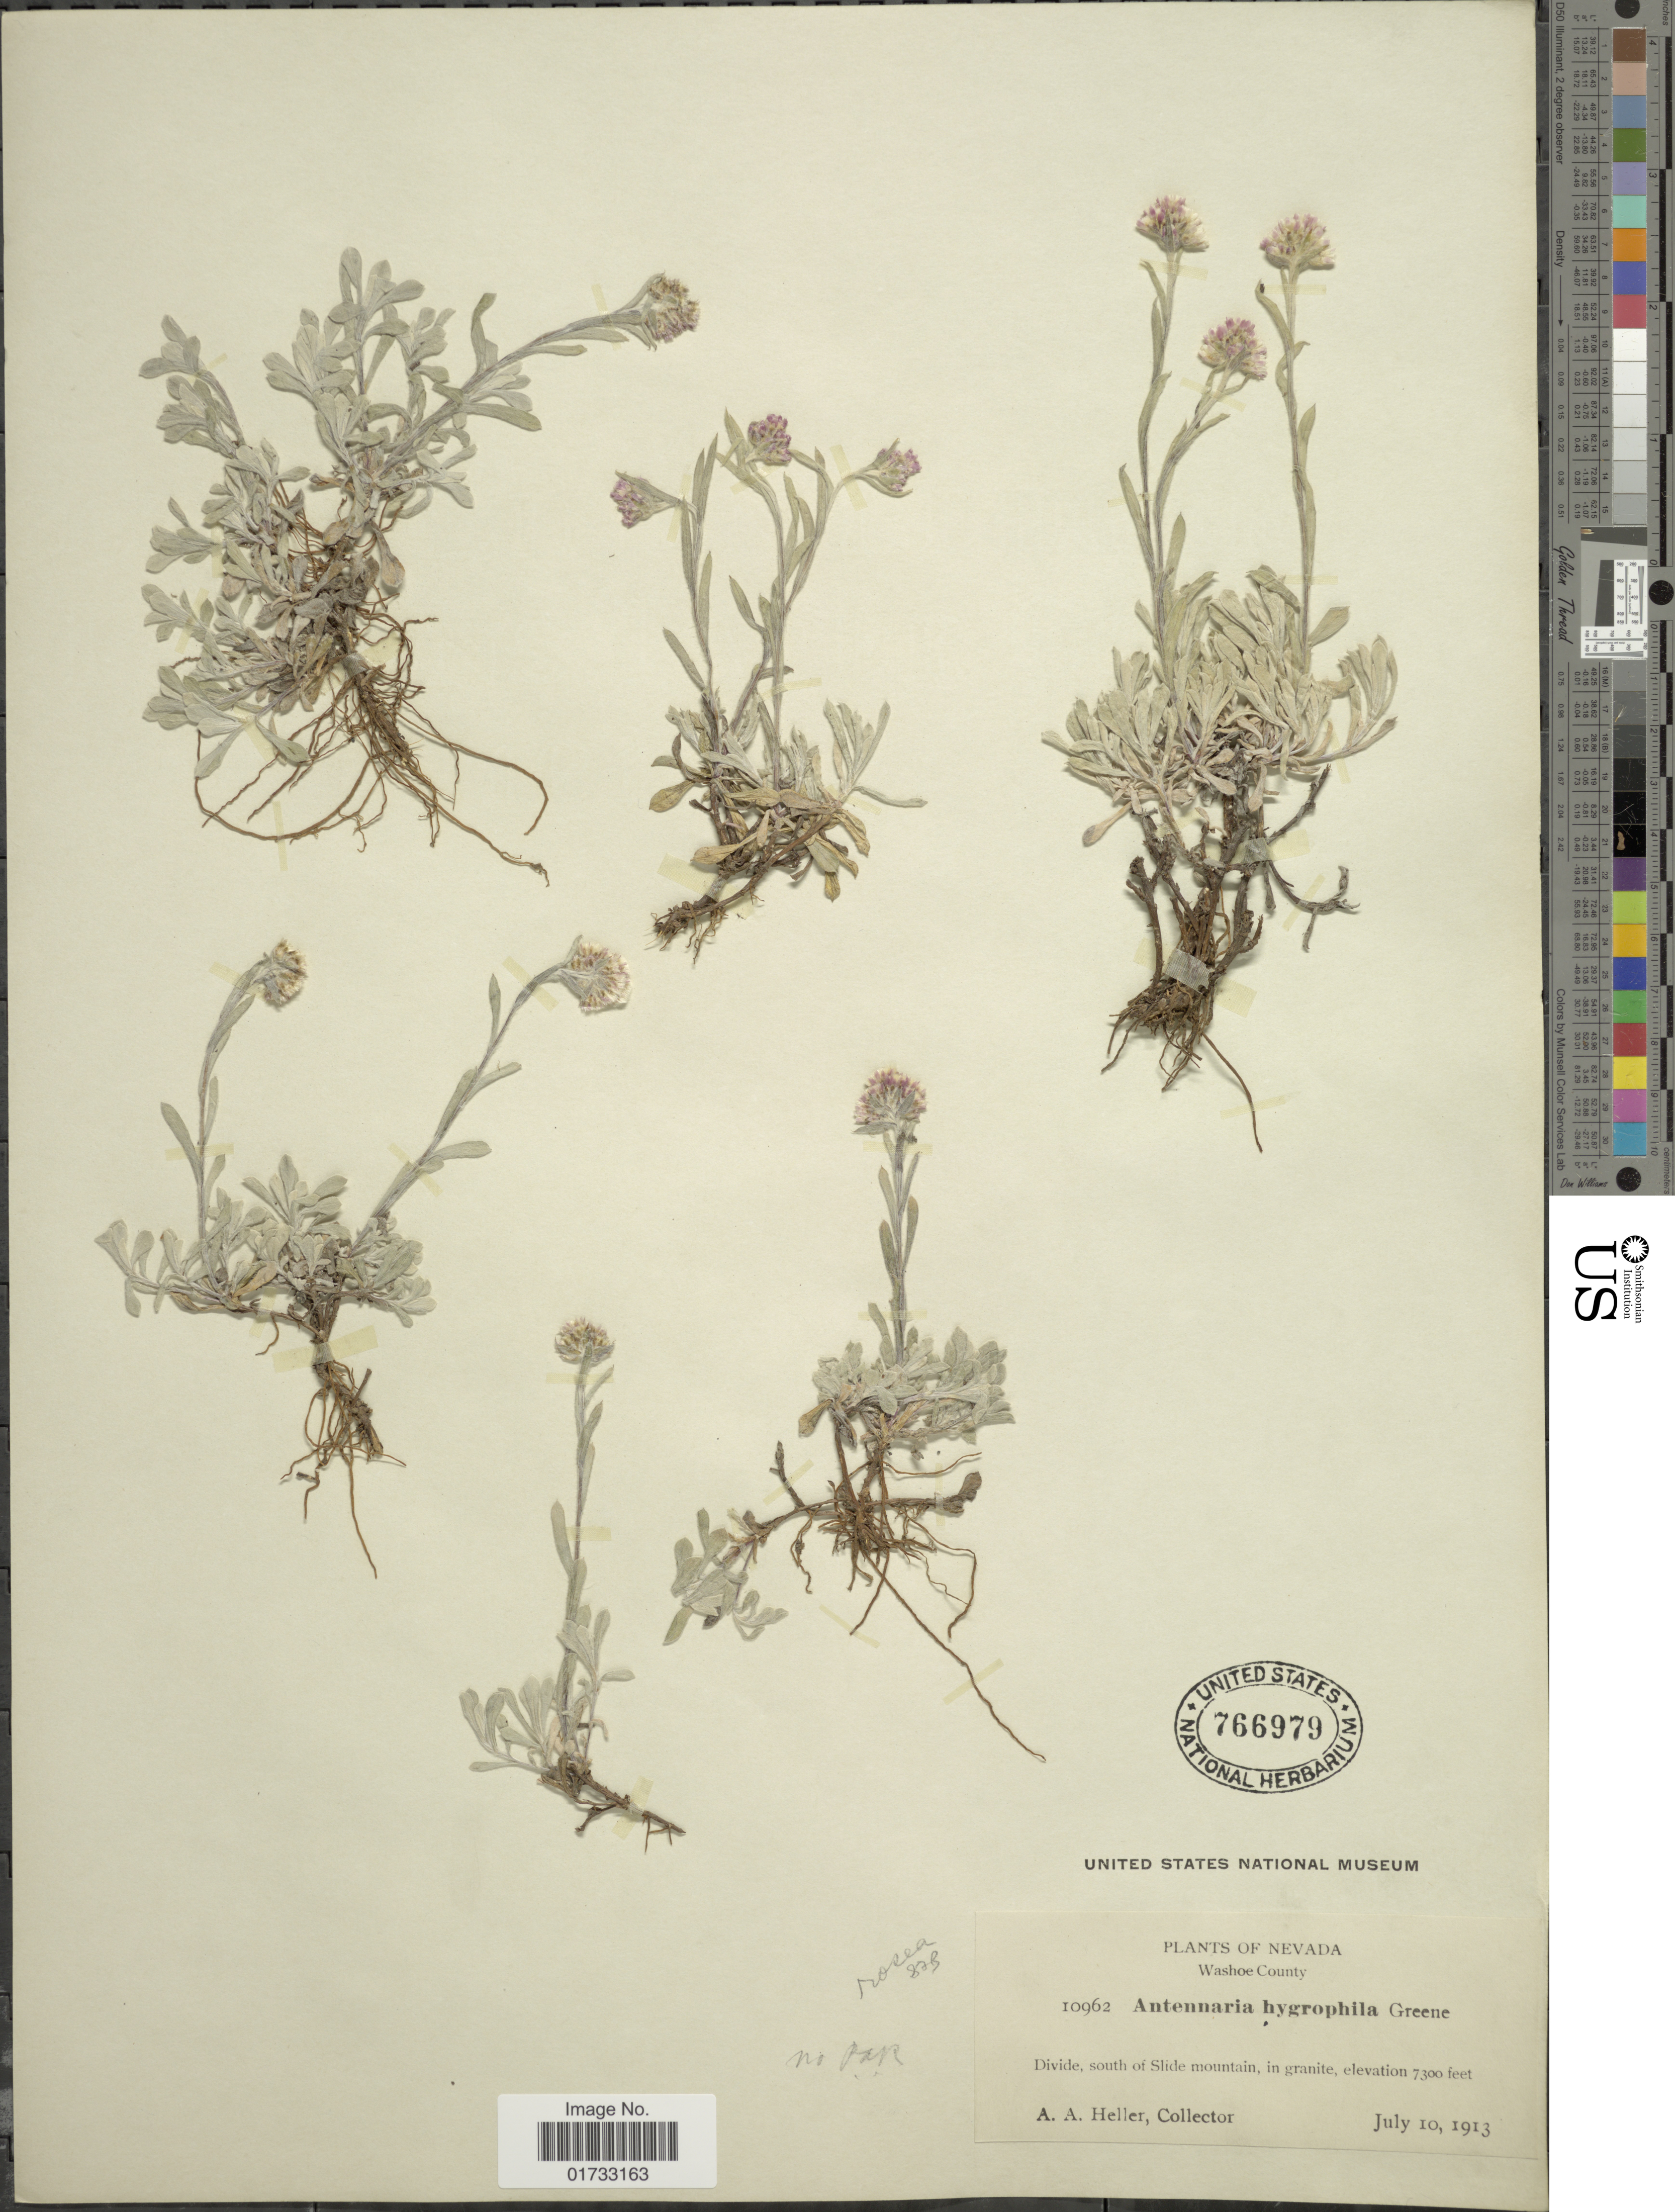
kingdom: Plantae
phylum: Tracheophyta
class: Magnoliopsida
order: Asterales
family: Asteraceae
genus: Antennaria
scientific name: Antennaria rosea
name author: Greene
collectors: A. A. Heller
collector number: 10962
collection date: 1913-07-10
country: United States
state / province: Nevada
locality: Washoe County, Divide, south of Slide Mountain, in granite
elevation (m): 2225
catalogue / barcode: US 766979